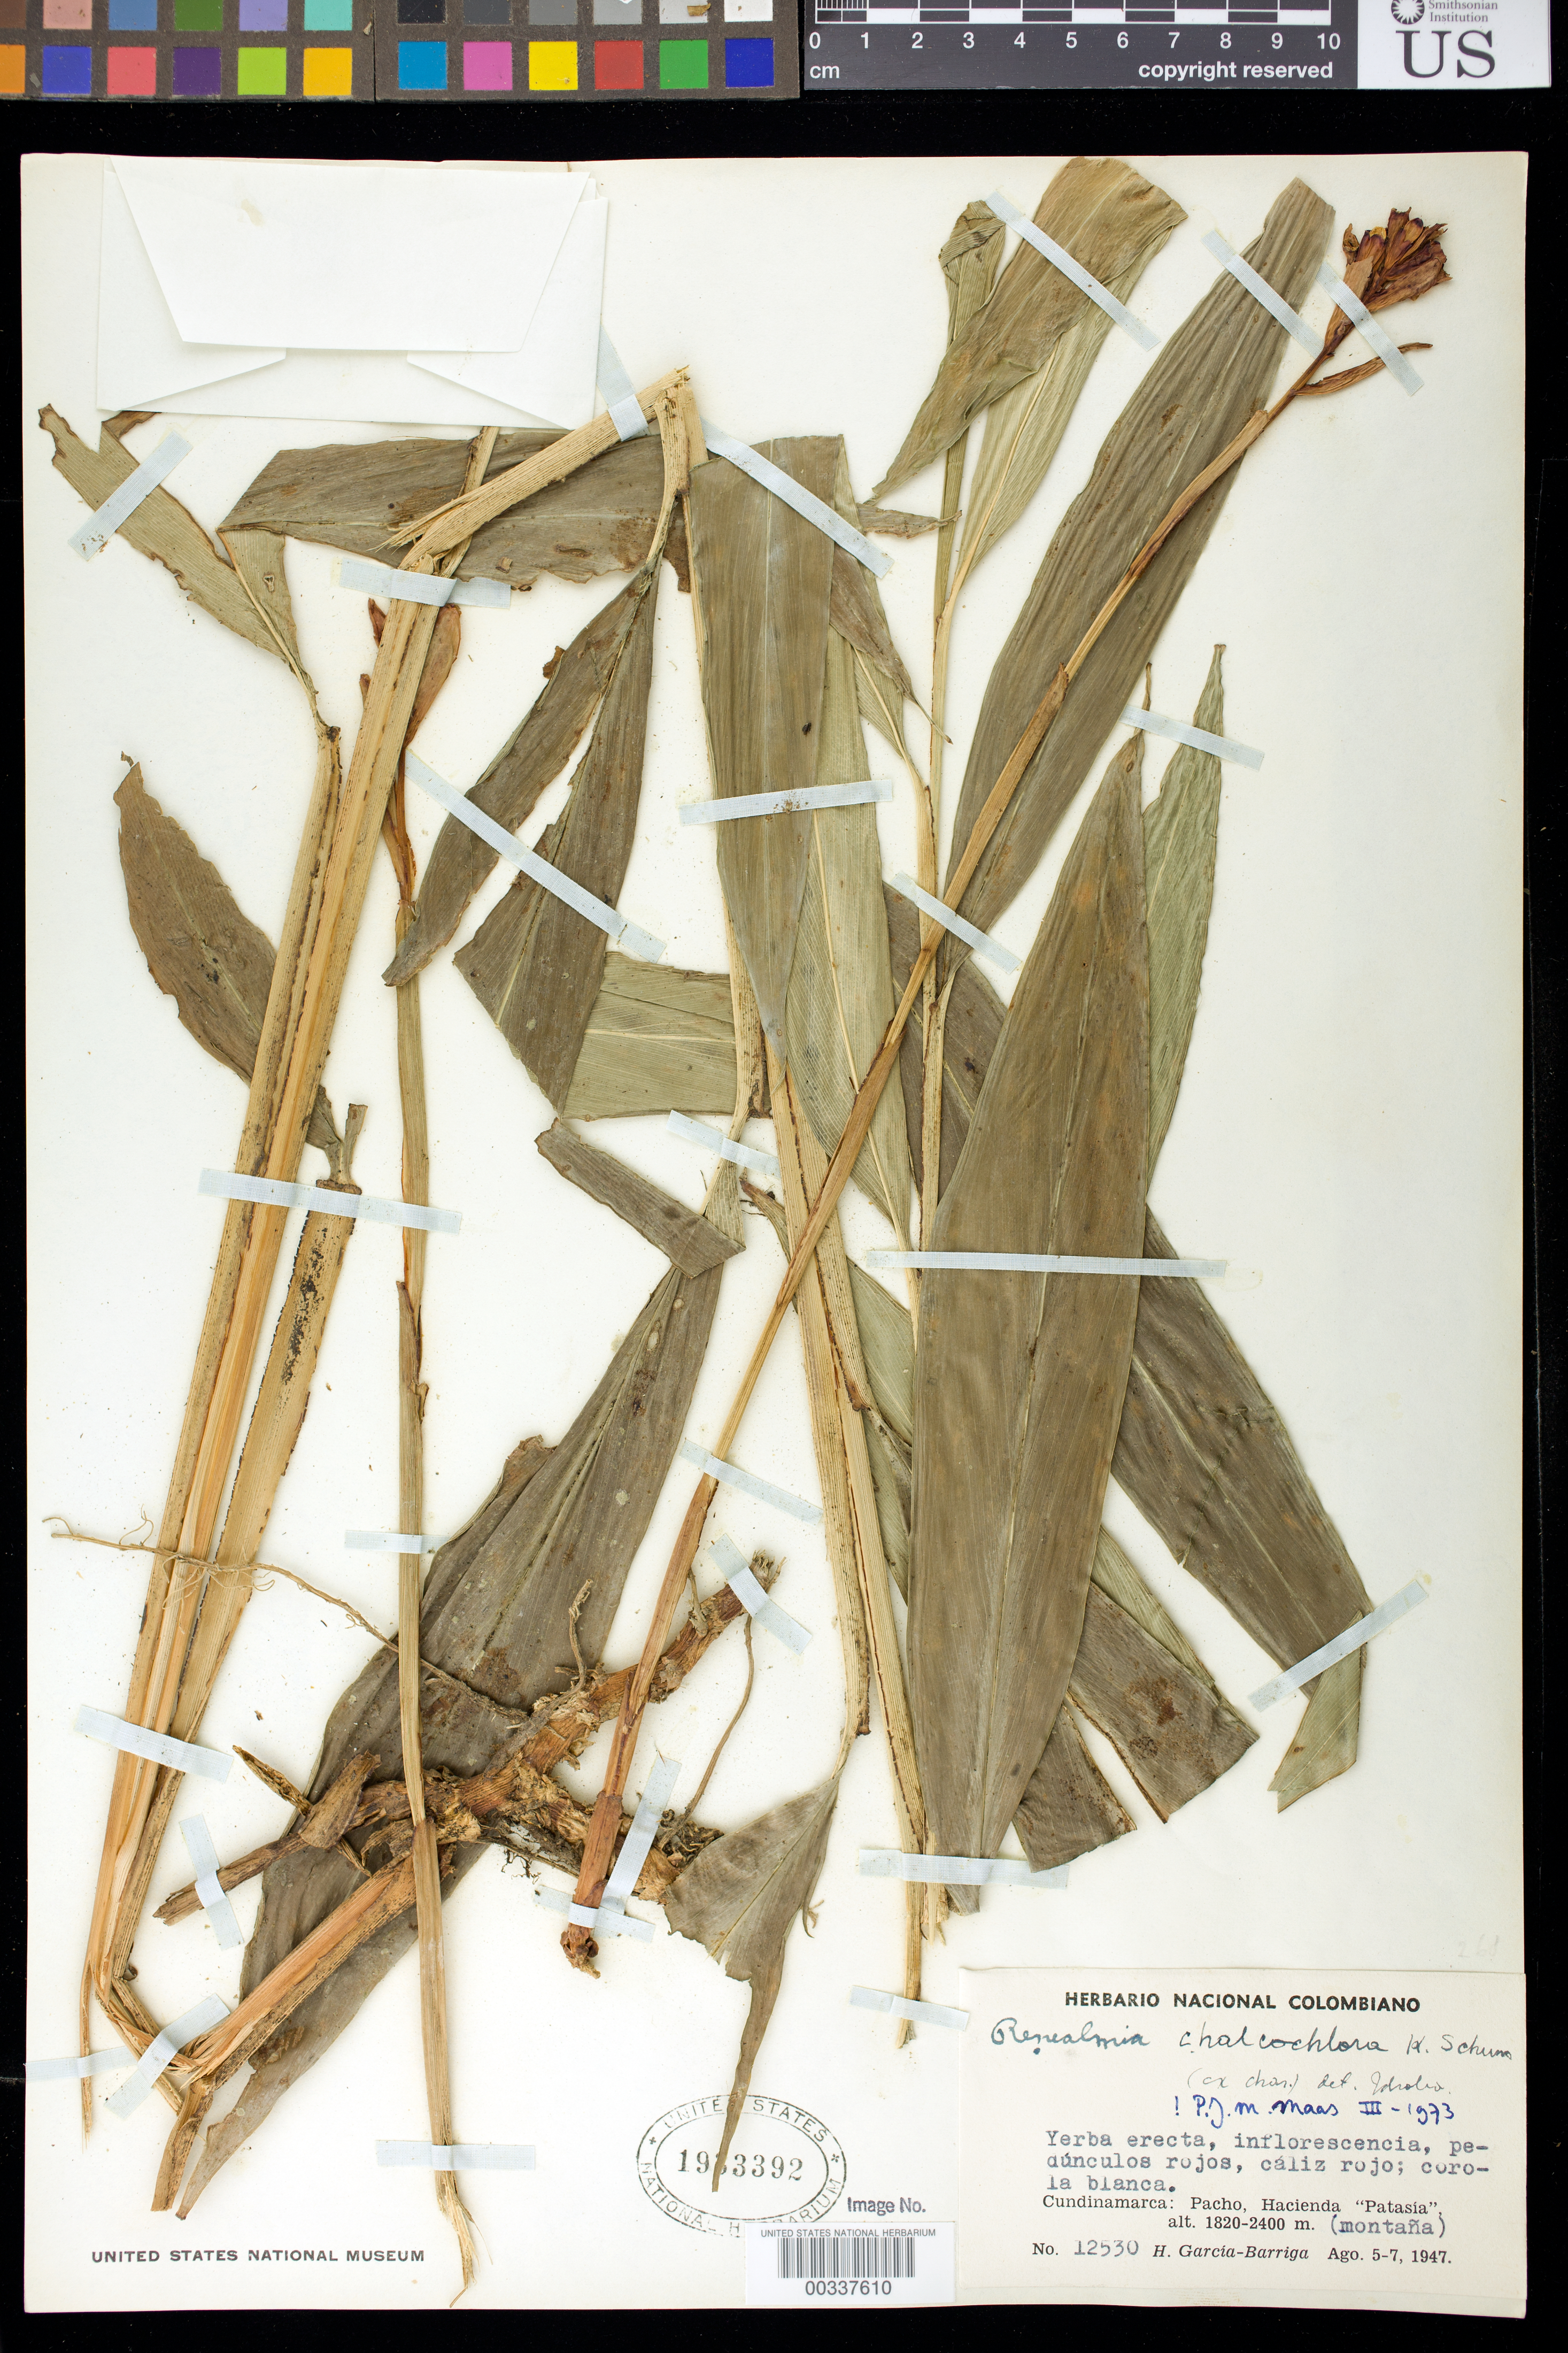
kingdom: Plantae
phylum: Tracheophyta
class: Liliopsida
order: Zingiberales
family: Zingiberaceae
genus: Renealmia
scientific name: Renealmia chalcochlora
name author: K. Schum.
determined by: Maas, Paul J. M.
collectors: H. García Barriga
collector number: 12530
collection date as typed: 05 Aug 1947 to 07 Aug 1947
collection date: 1947-08-05/1947-08-07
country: Colombia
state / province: Cundinamarca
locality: Pacho, Hacienda "Patasia"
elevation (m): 1820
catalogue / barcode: US 1933392